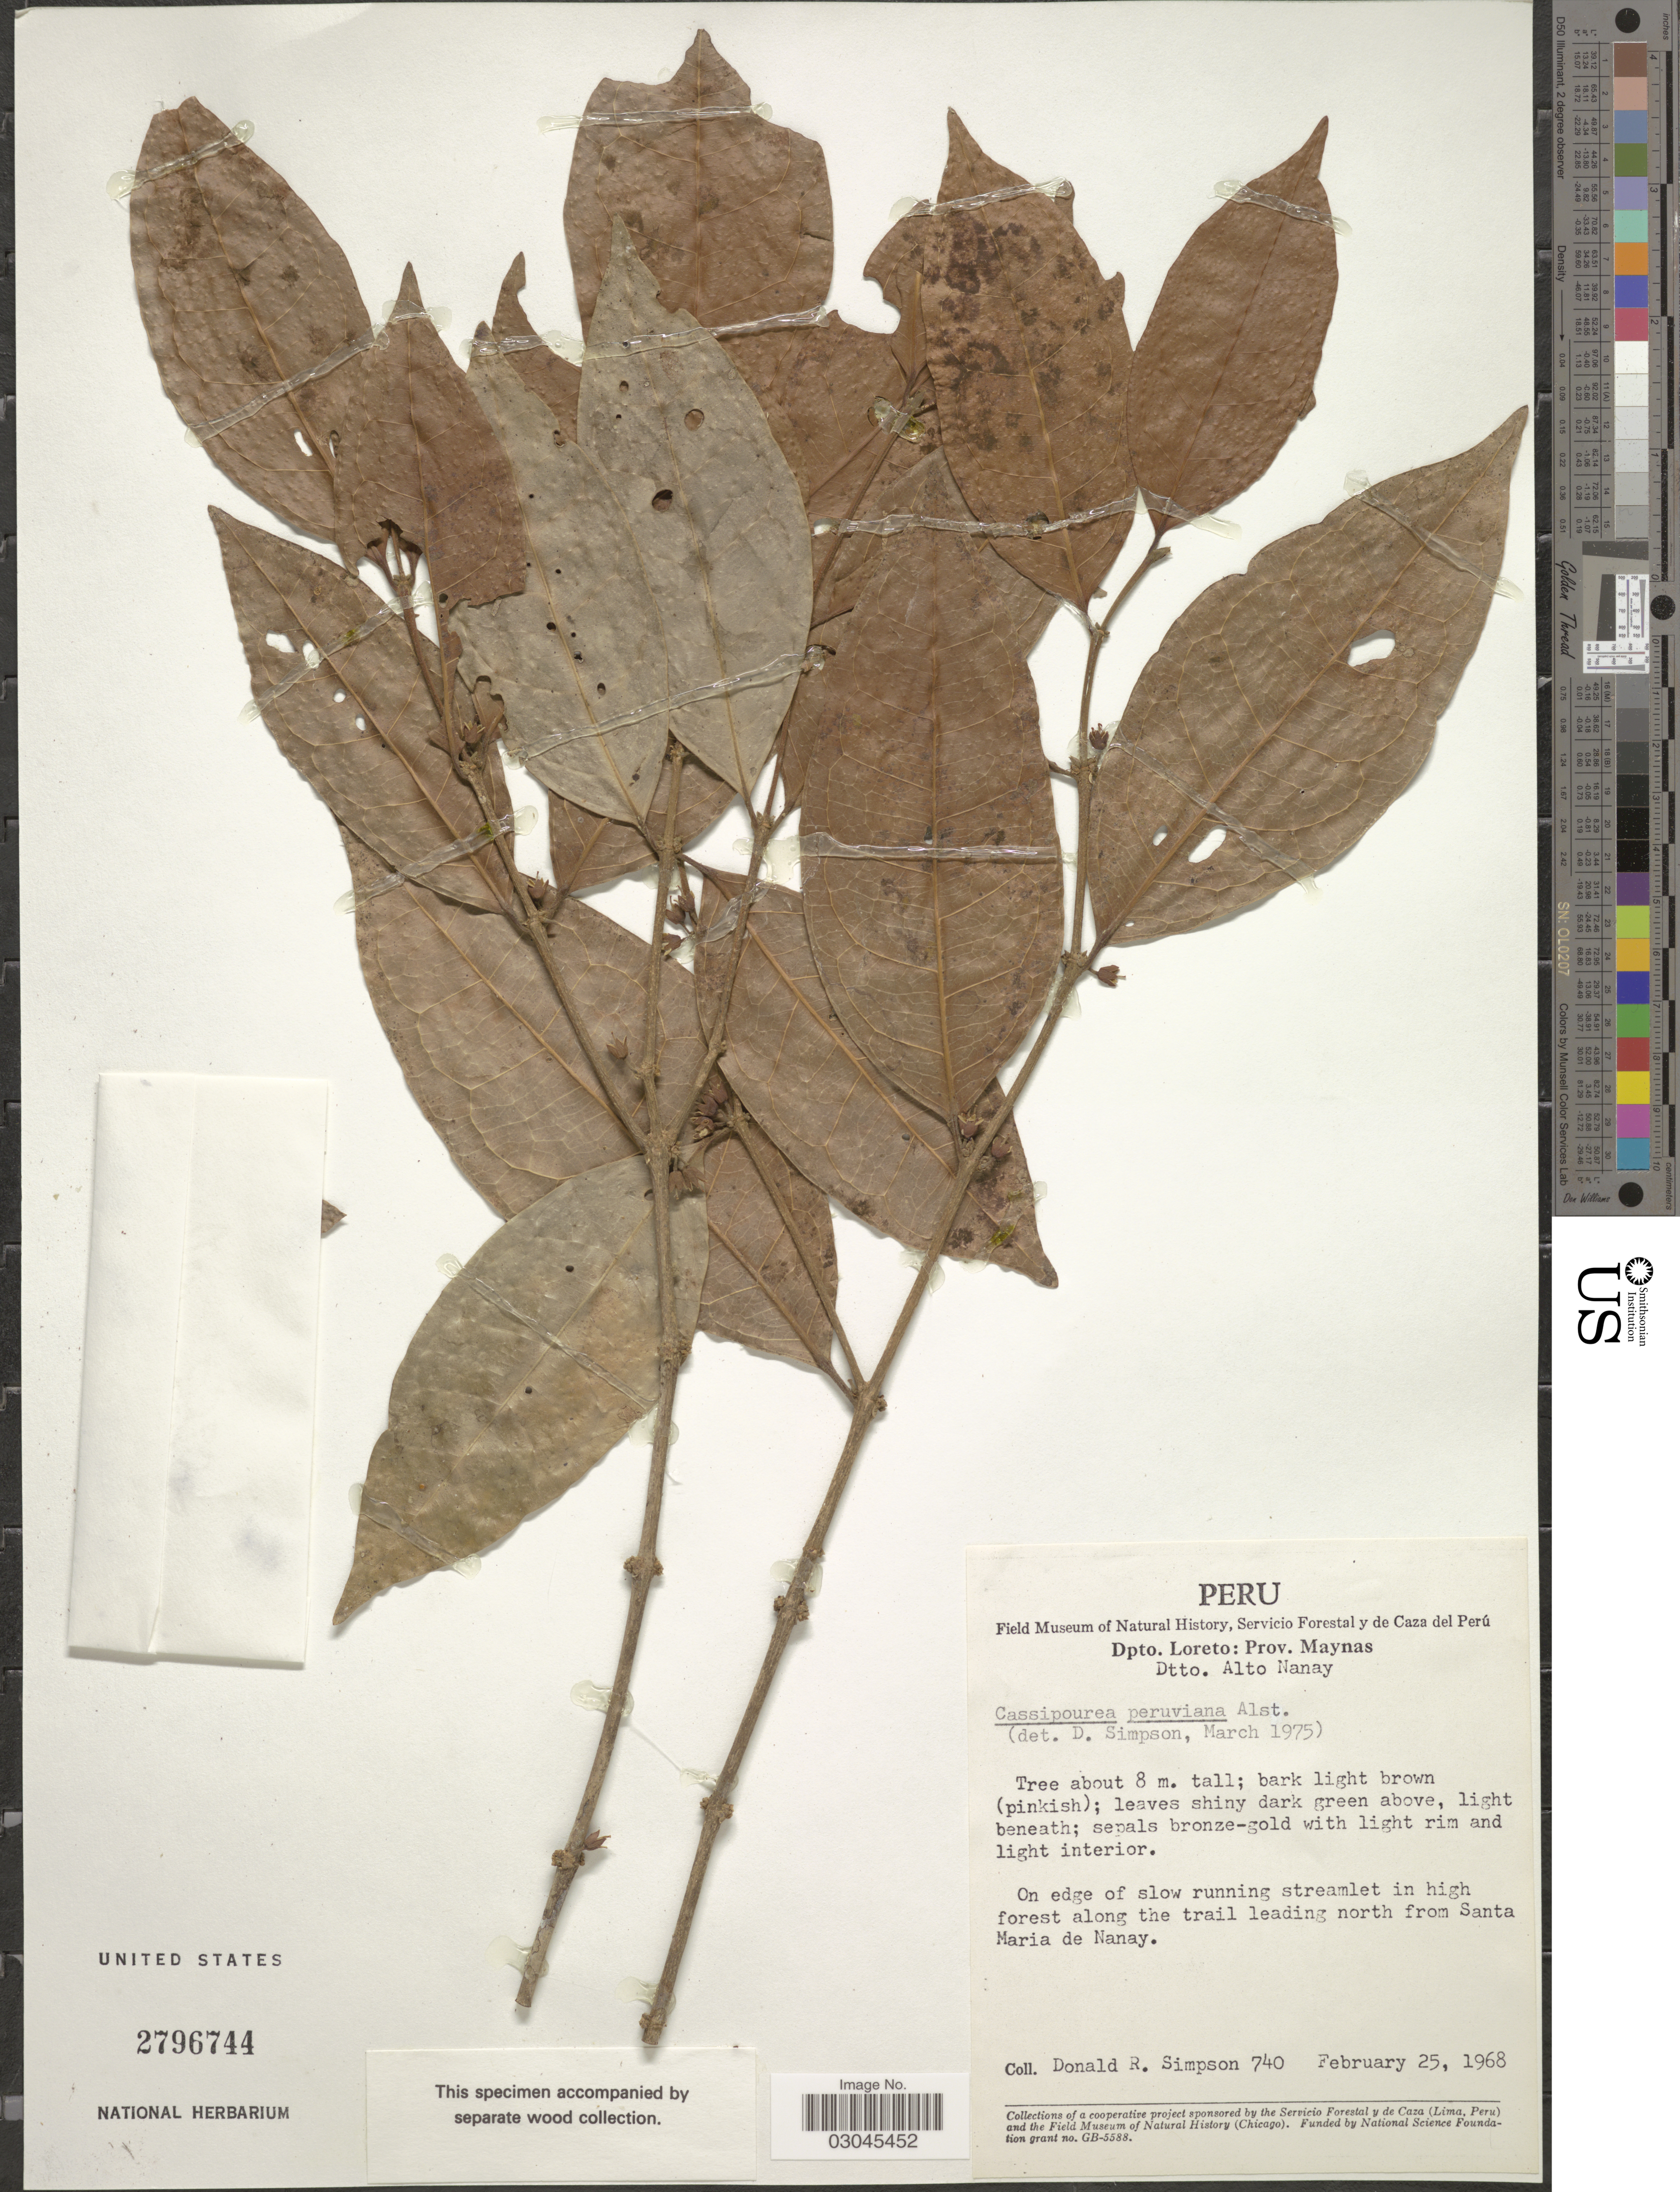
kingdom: Plantae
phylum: Tracheophyta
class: Magnoliopsida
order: Malpighiales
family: Rhizophoraceae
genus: Cassipourea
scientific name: Cassipourea peruviana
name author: Alston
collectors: D. R. Simpson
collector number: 740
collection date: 1968-02-25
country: Peru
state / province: Loreto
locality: Dpto. Loreto: Prov. Maynas. Dtto. Alto Nanay. On edge of slow running streamlet in high forest along the trail leading north from Santa Maria de Nanay.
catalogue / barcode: US 2796744